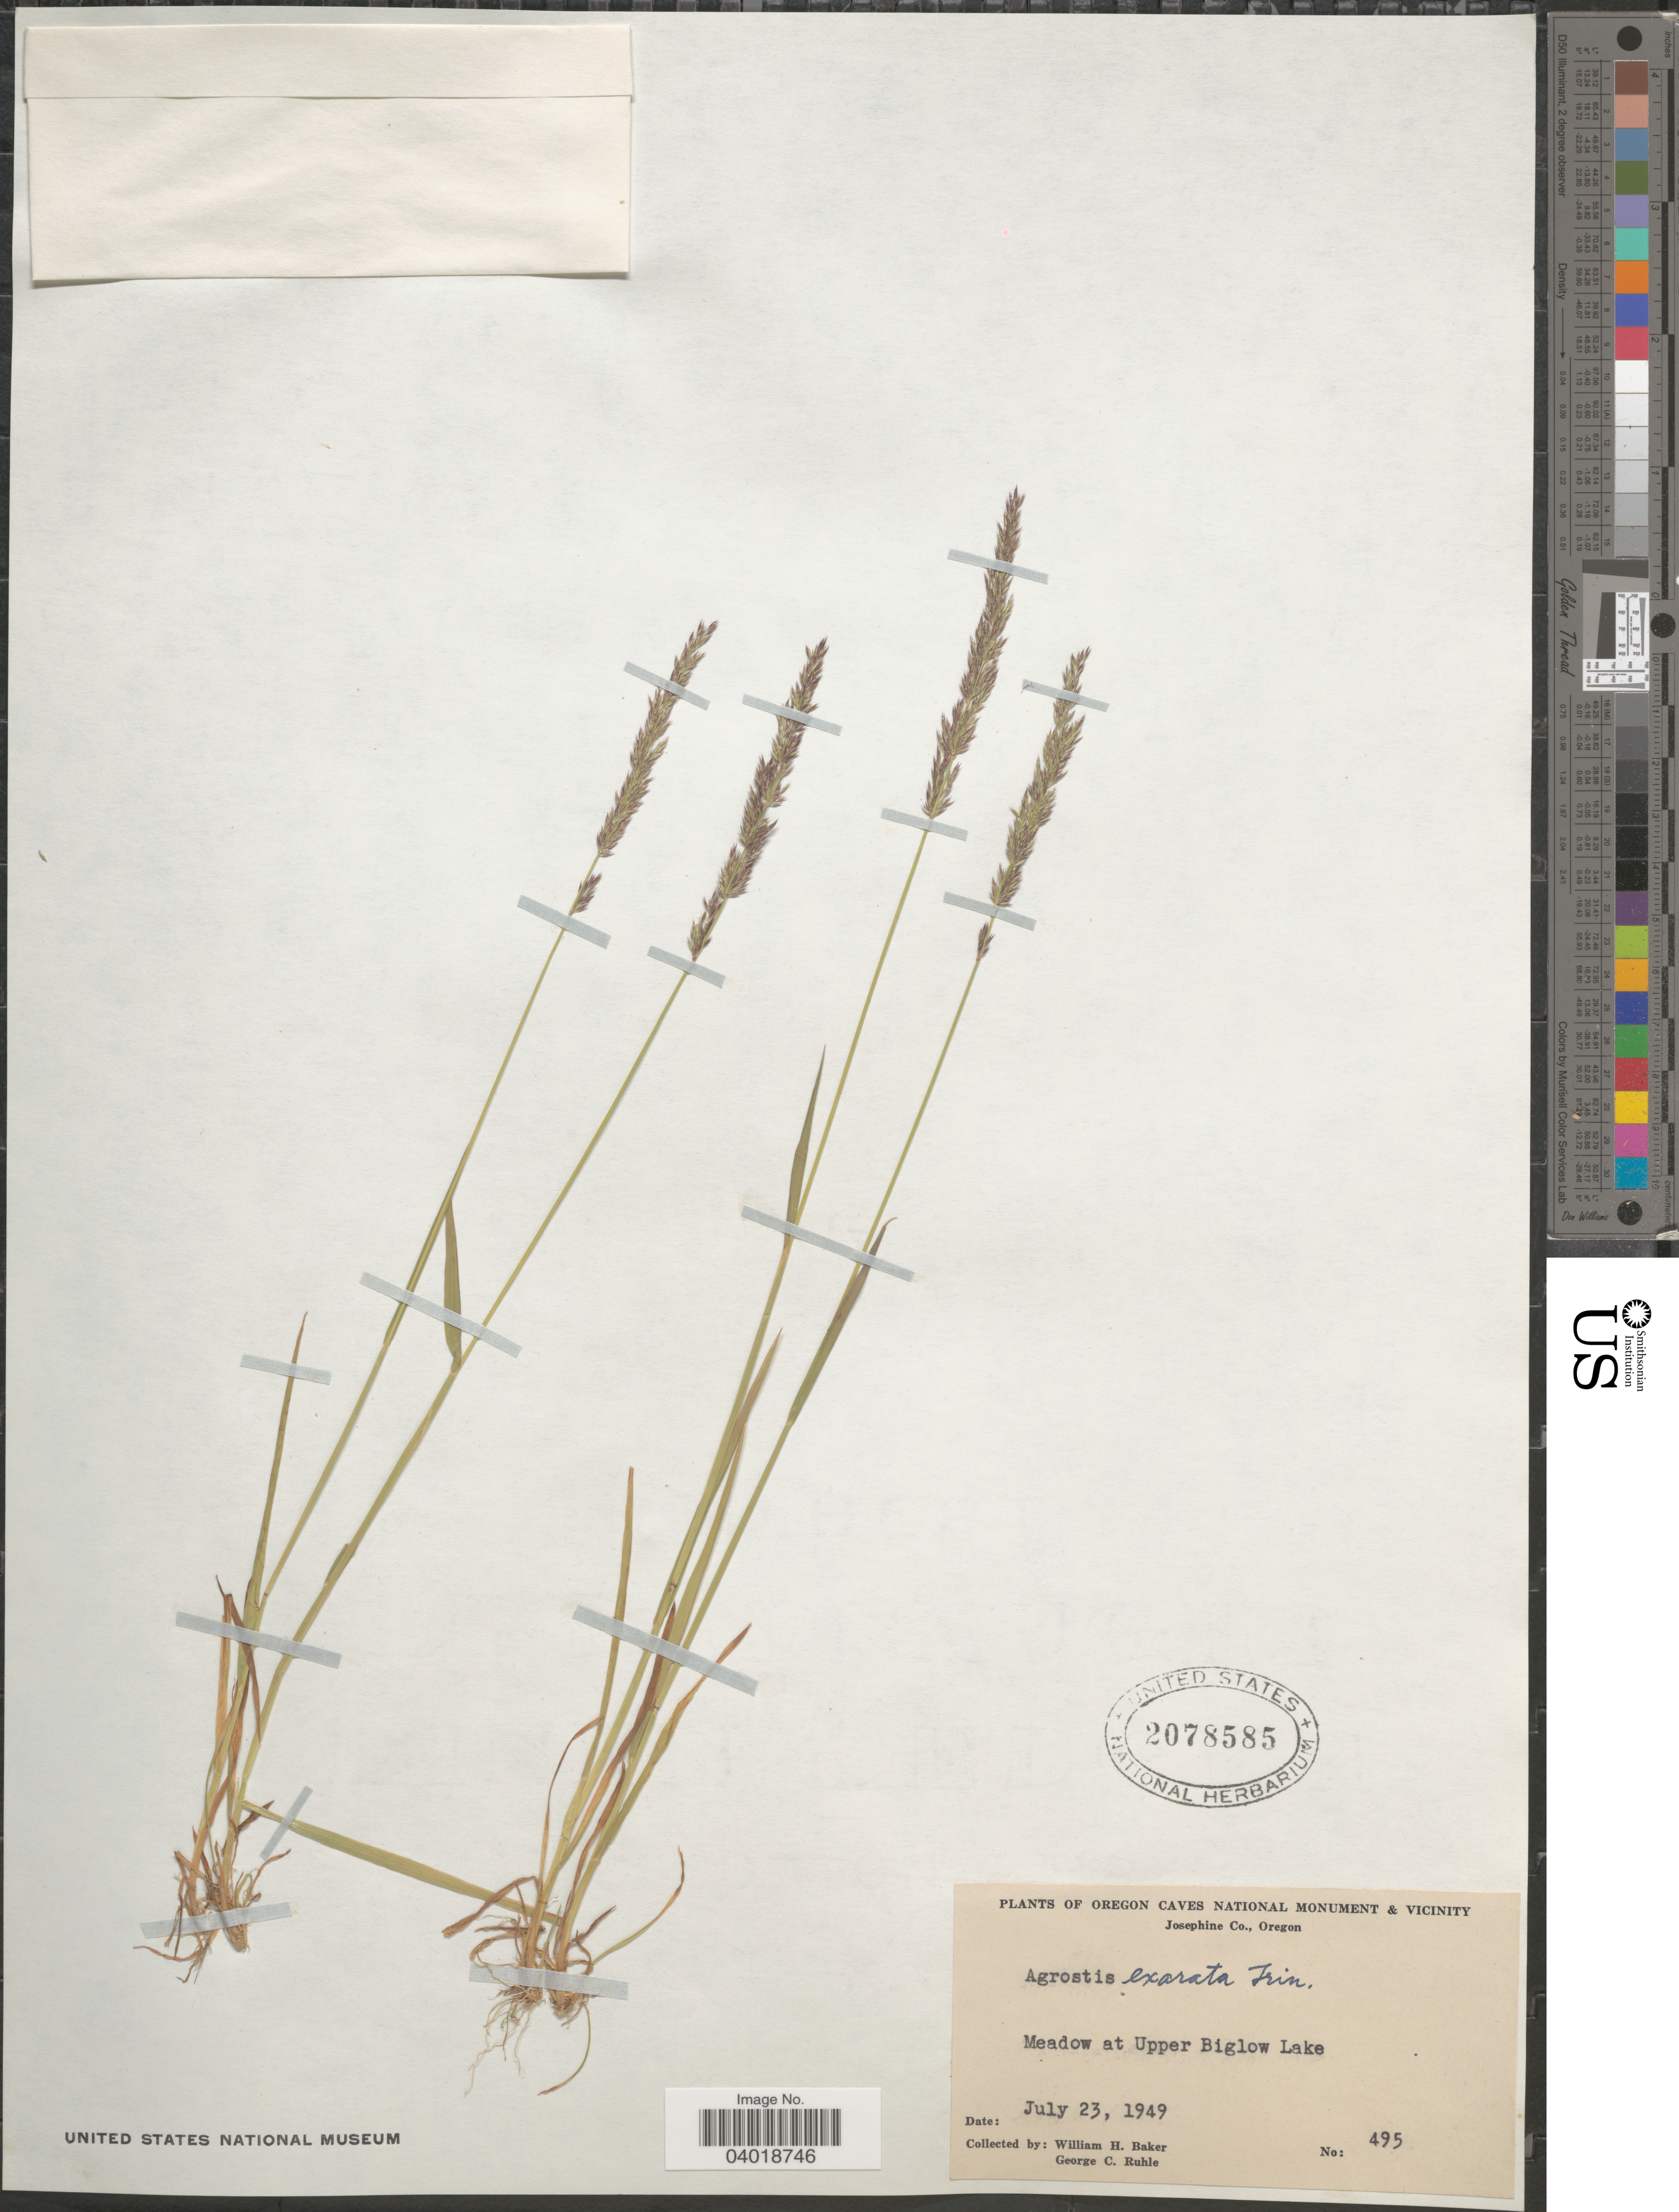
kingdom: Plantae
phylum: Tracheophyta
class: Liliopsida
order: Poales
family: Poaceae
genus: Agrostis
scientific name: Agrostis exarata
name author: Trin.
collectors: W. H. Baker & G. Ruhle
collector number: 495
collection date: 1949-07-23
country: United States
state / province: Oregon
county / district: Josephine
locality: Oregon Caves National Monument & Vicinity. Josephine Co. Meadow at Upper Biglow Lake.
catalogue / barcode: US 2078585